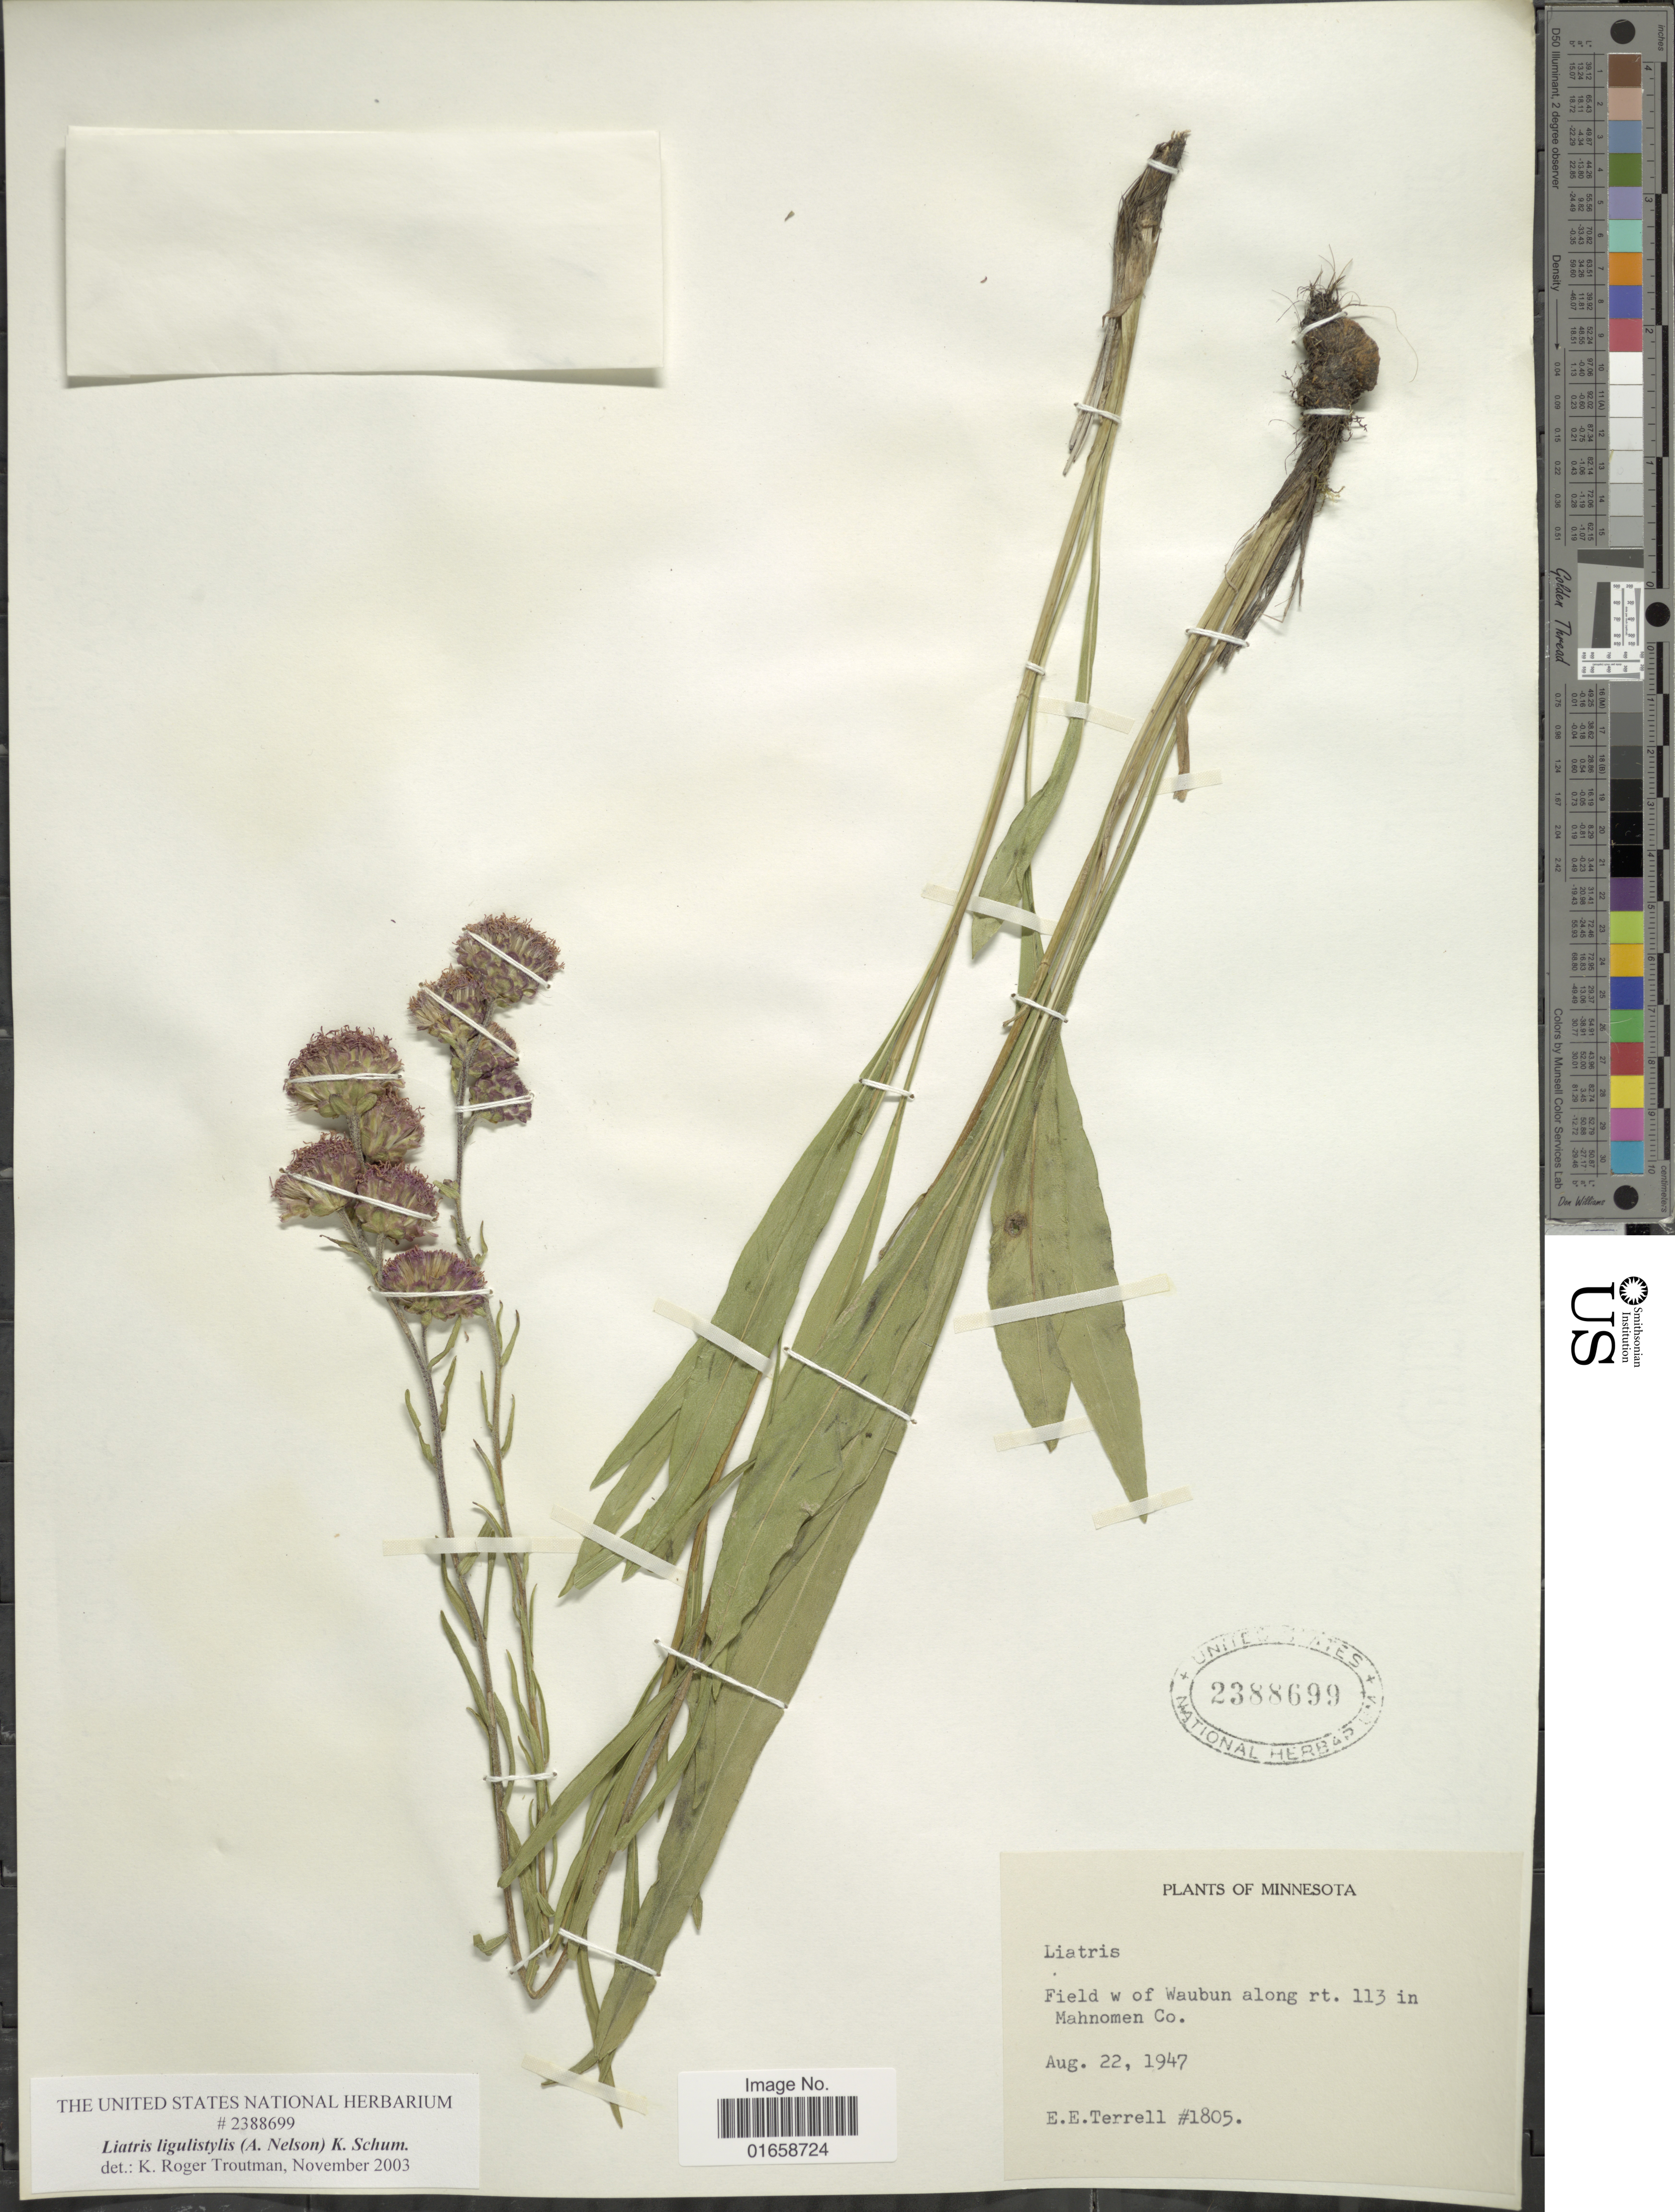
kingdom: Plantae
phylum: Tracheophyta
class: Magnoliopsida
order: Asterales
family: Asteraceae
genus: Liatris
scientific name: Liatris ligulistylis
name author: (A. Nelson) K. Schum.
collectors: E. E. Terrell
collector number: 1805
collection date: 1947-08-22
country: United States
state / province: Minnesota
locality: Field w of Waubun along rt. 113 in Mahnomen Co.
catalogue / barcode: US 2388699